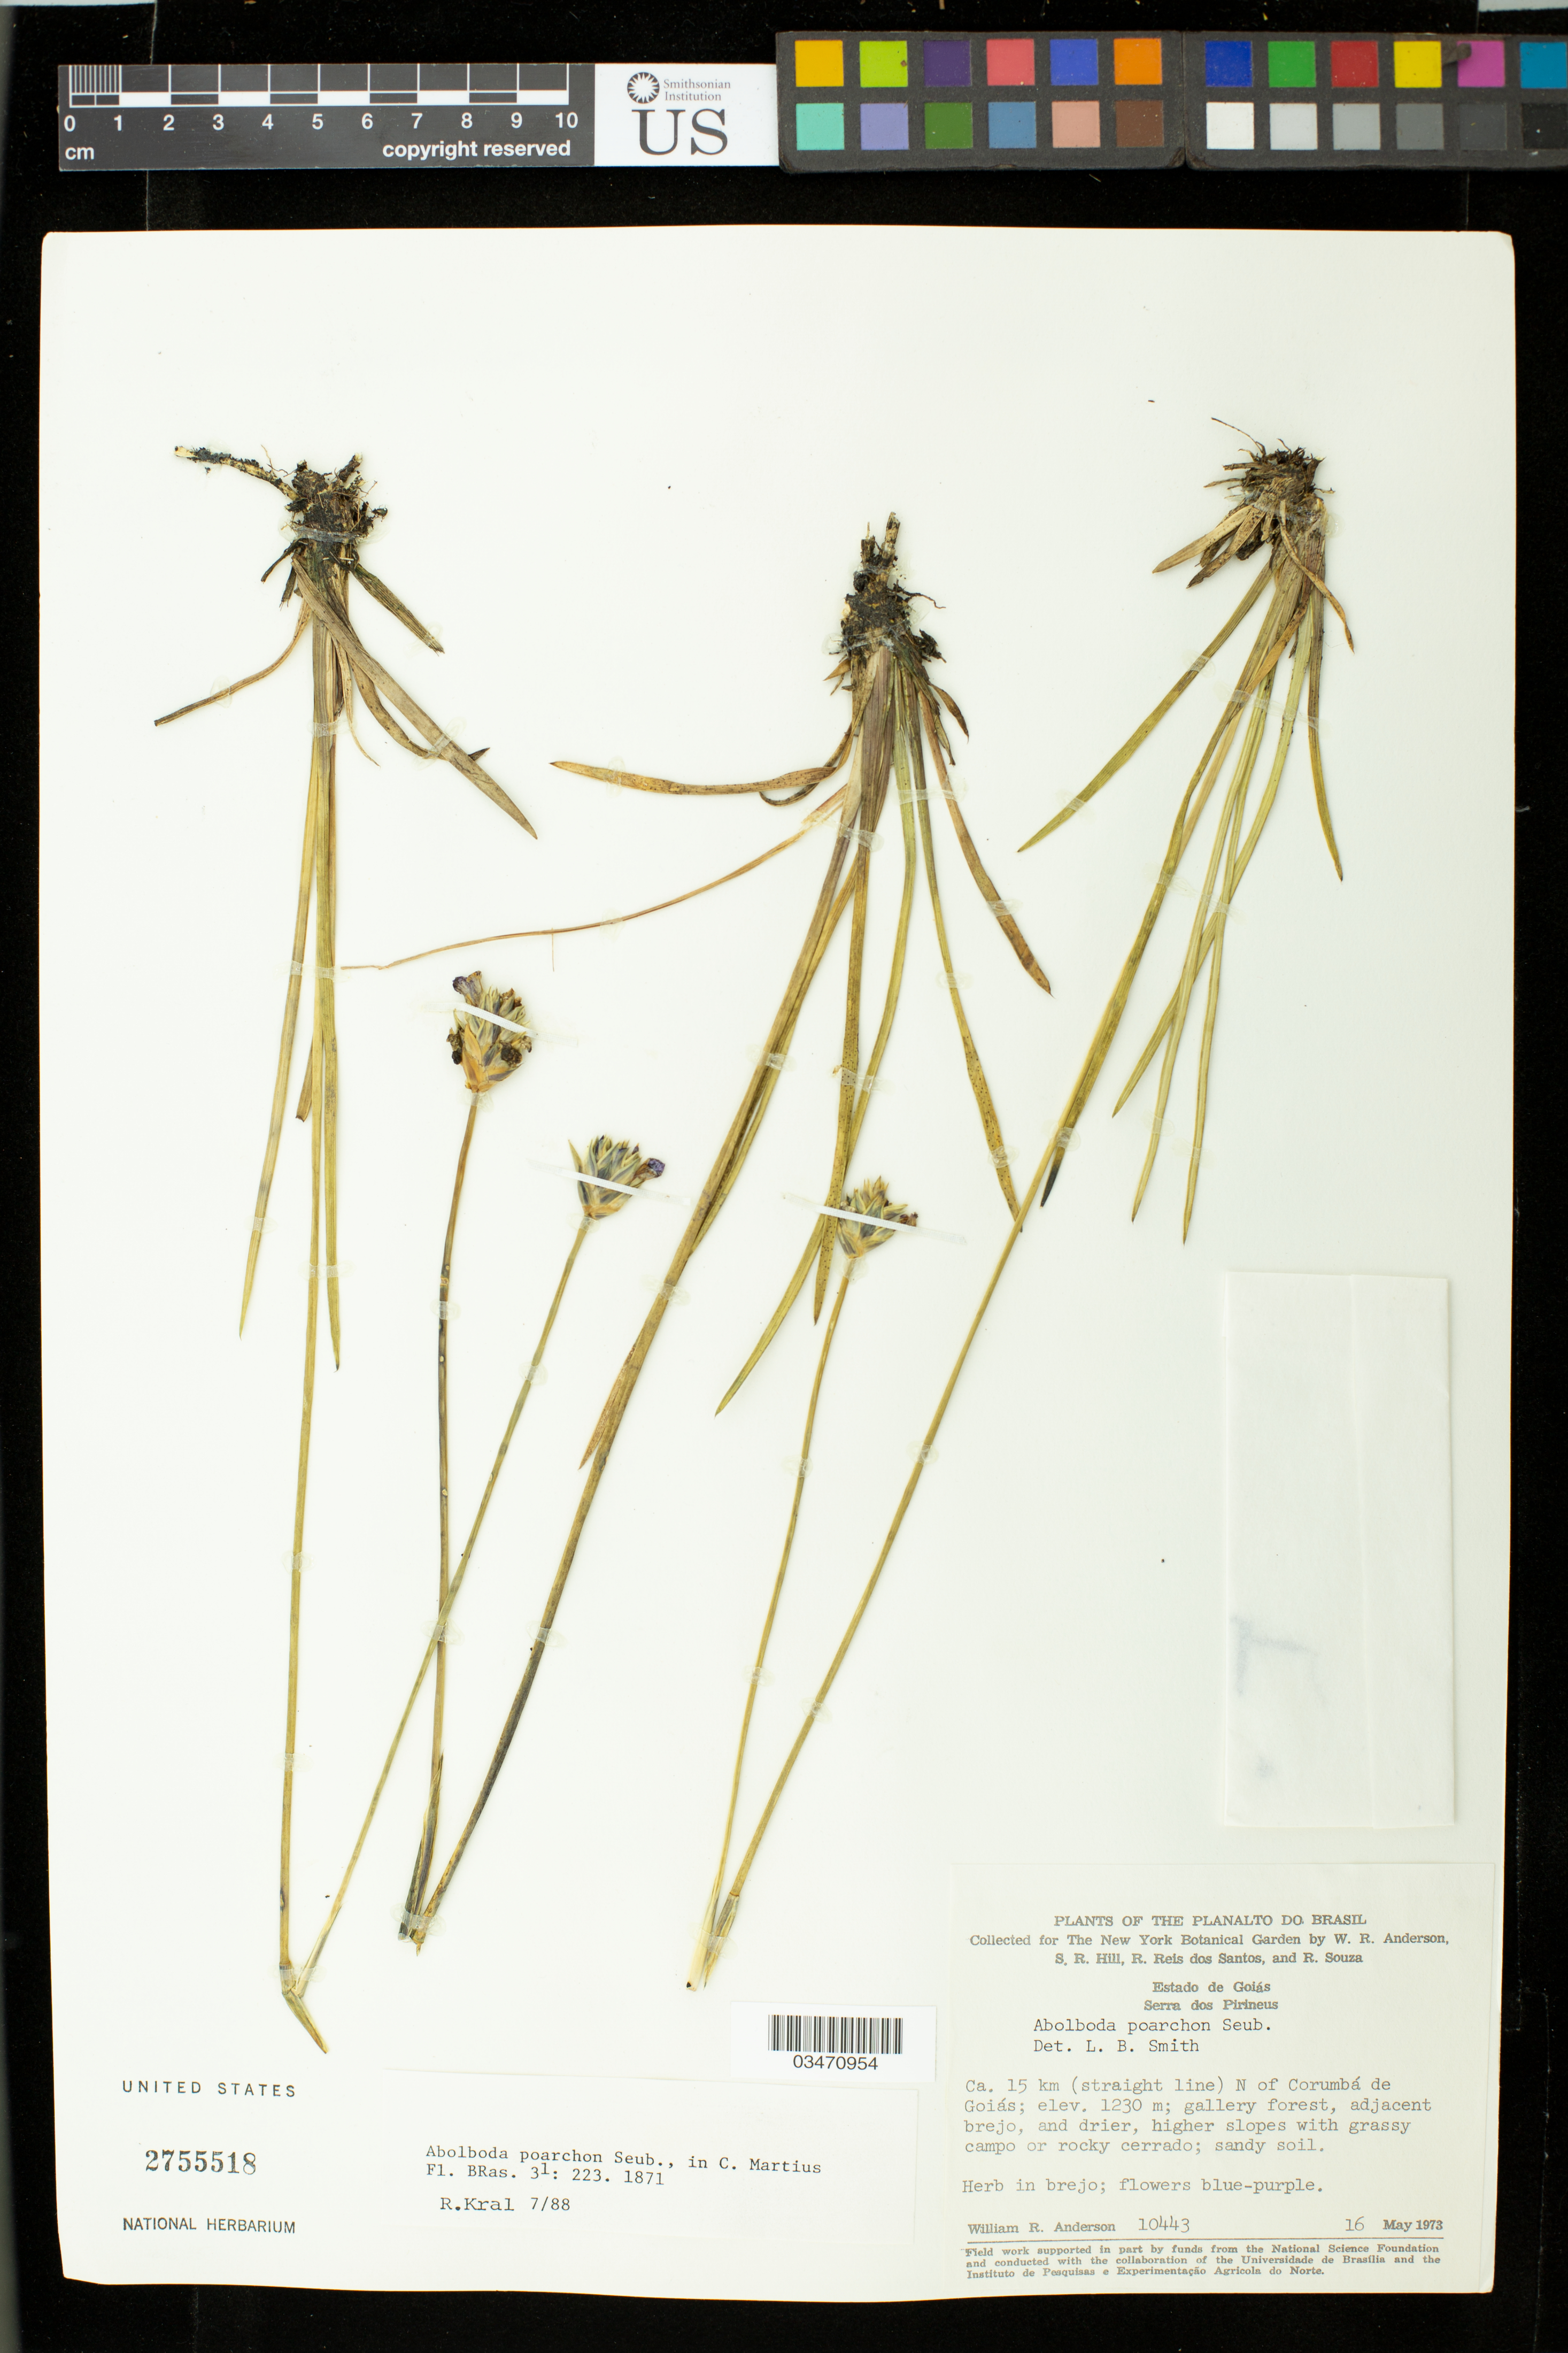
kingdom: Plantae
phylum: Tracheophyta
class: Liliopsida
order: Poales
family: Xyridaceae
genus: Abolboda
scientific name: Abolboda poarchon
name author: Seub.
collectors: W. R. Anderson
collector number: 10443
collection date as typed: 16 May 1973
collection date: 1973-05-16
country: Brazil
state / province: Goiás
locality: Ca 15 km (straight line) n of corumba de goias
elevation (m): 1230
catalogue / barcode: US 2755518